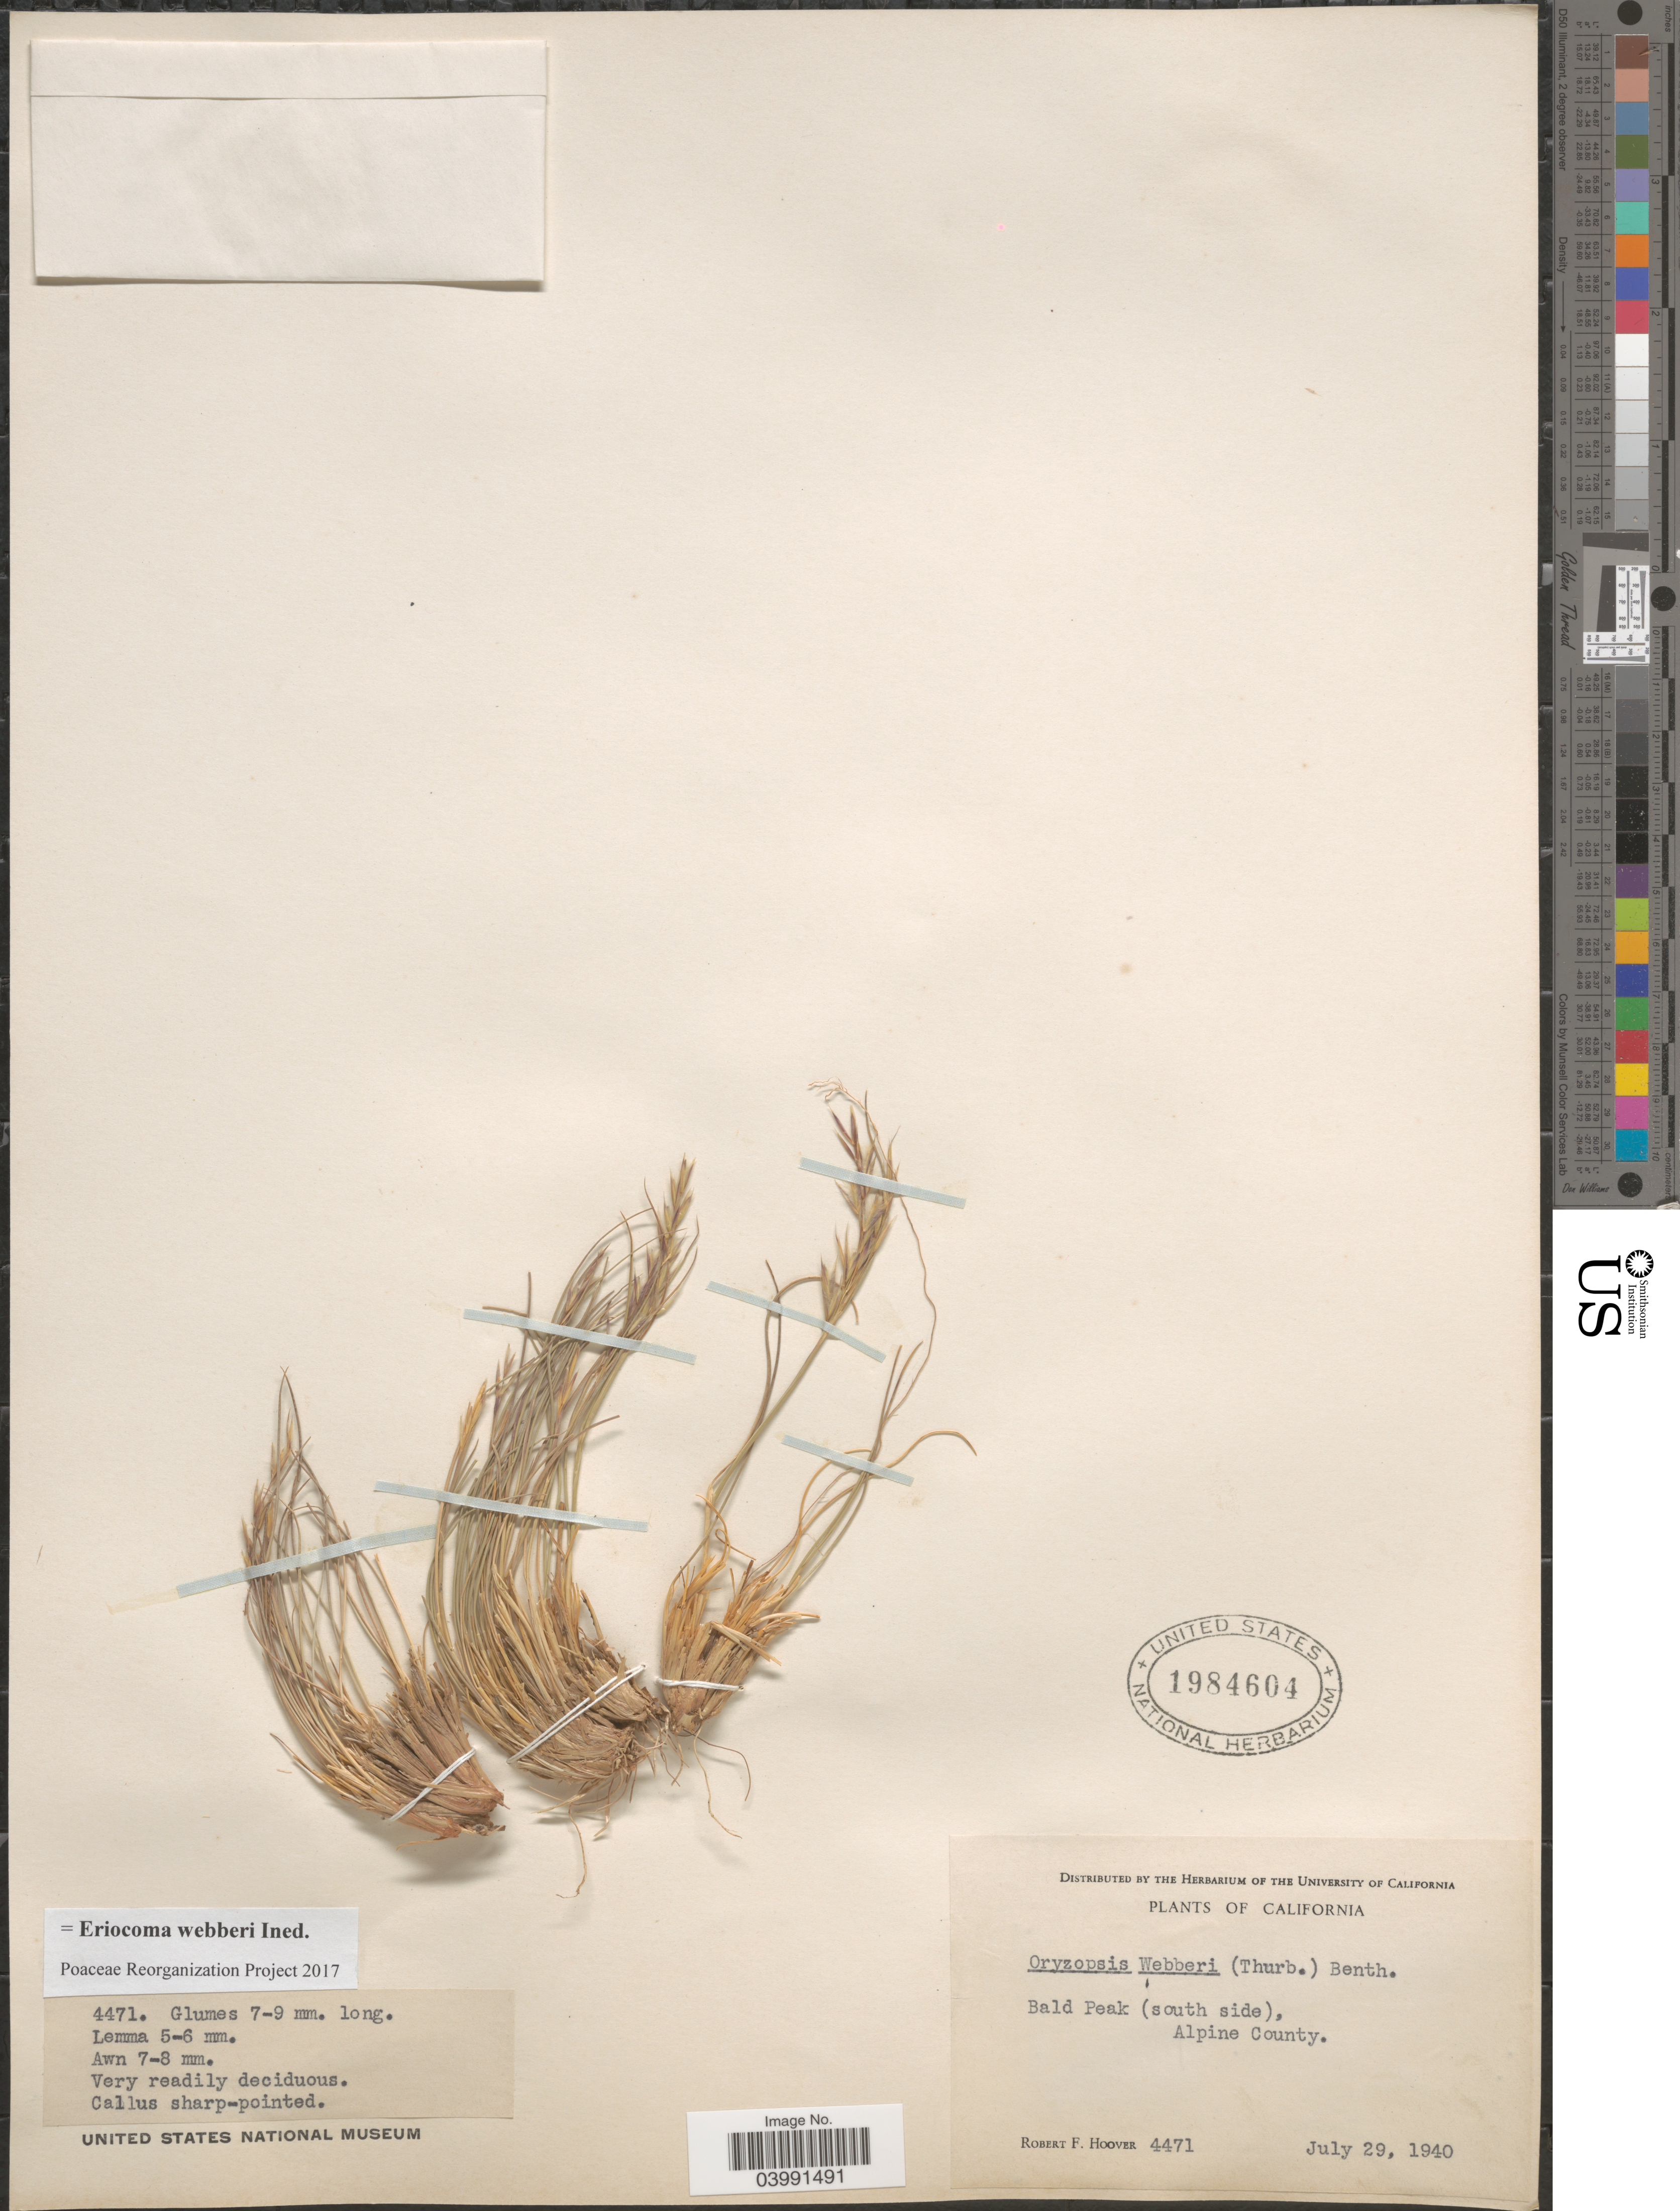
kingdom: Plantae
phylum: Tracheophyta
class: Liliopsida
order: Poales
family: Poaceae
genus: Eriocoma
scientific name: Eriocoma webberi ined.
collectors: R. F. Hoover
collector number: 4471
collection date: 1940-07-29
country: United States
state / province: California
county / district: Alpine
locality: Bald Peak (south side), Alpine County.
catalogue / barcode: US 1984604